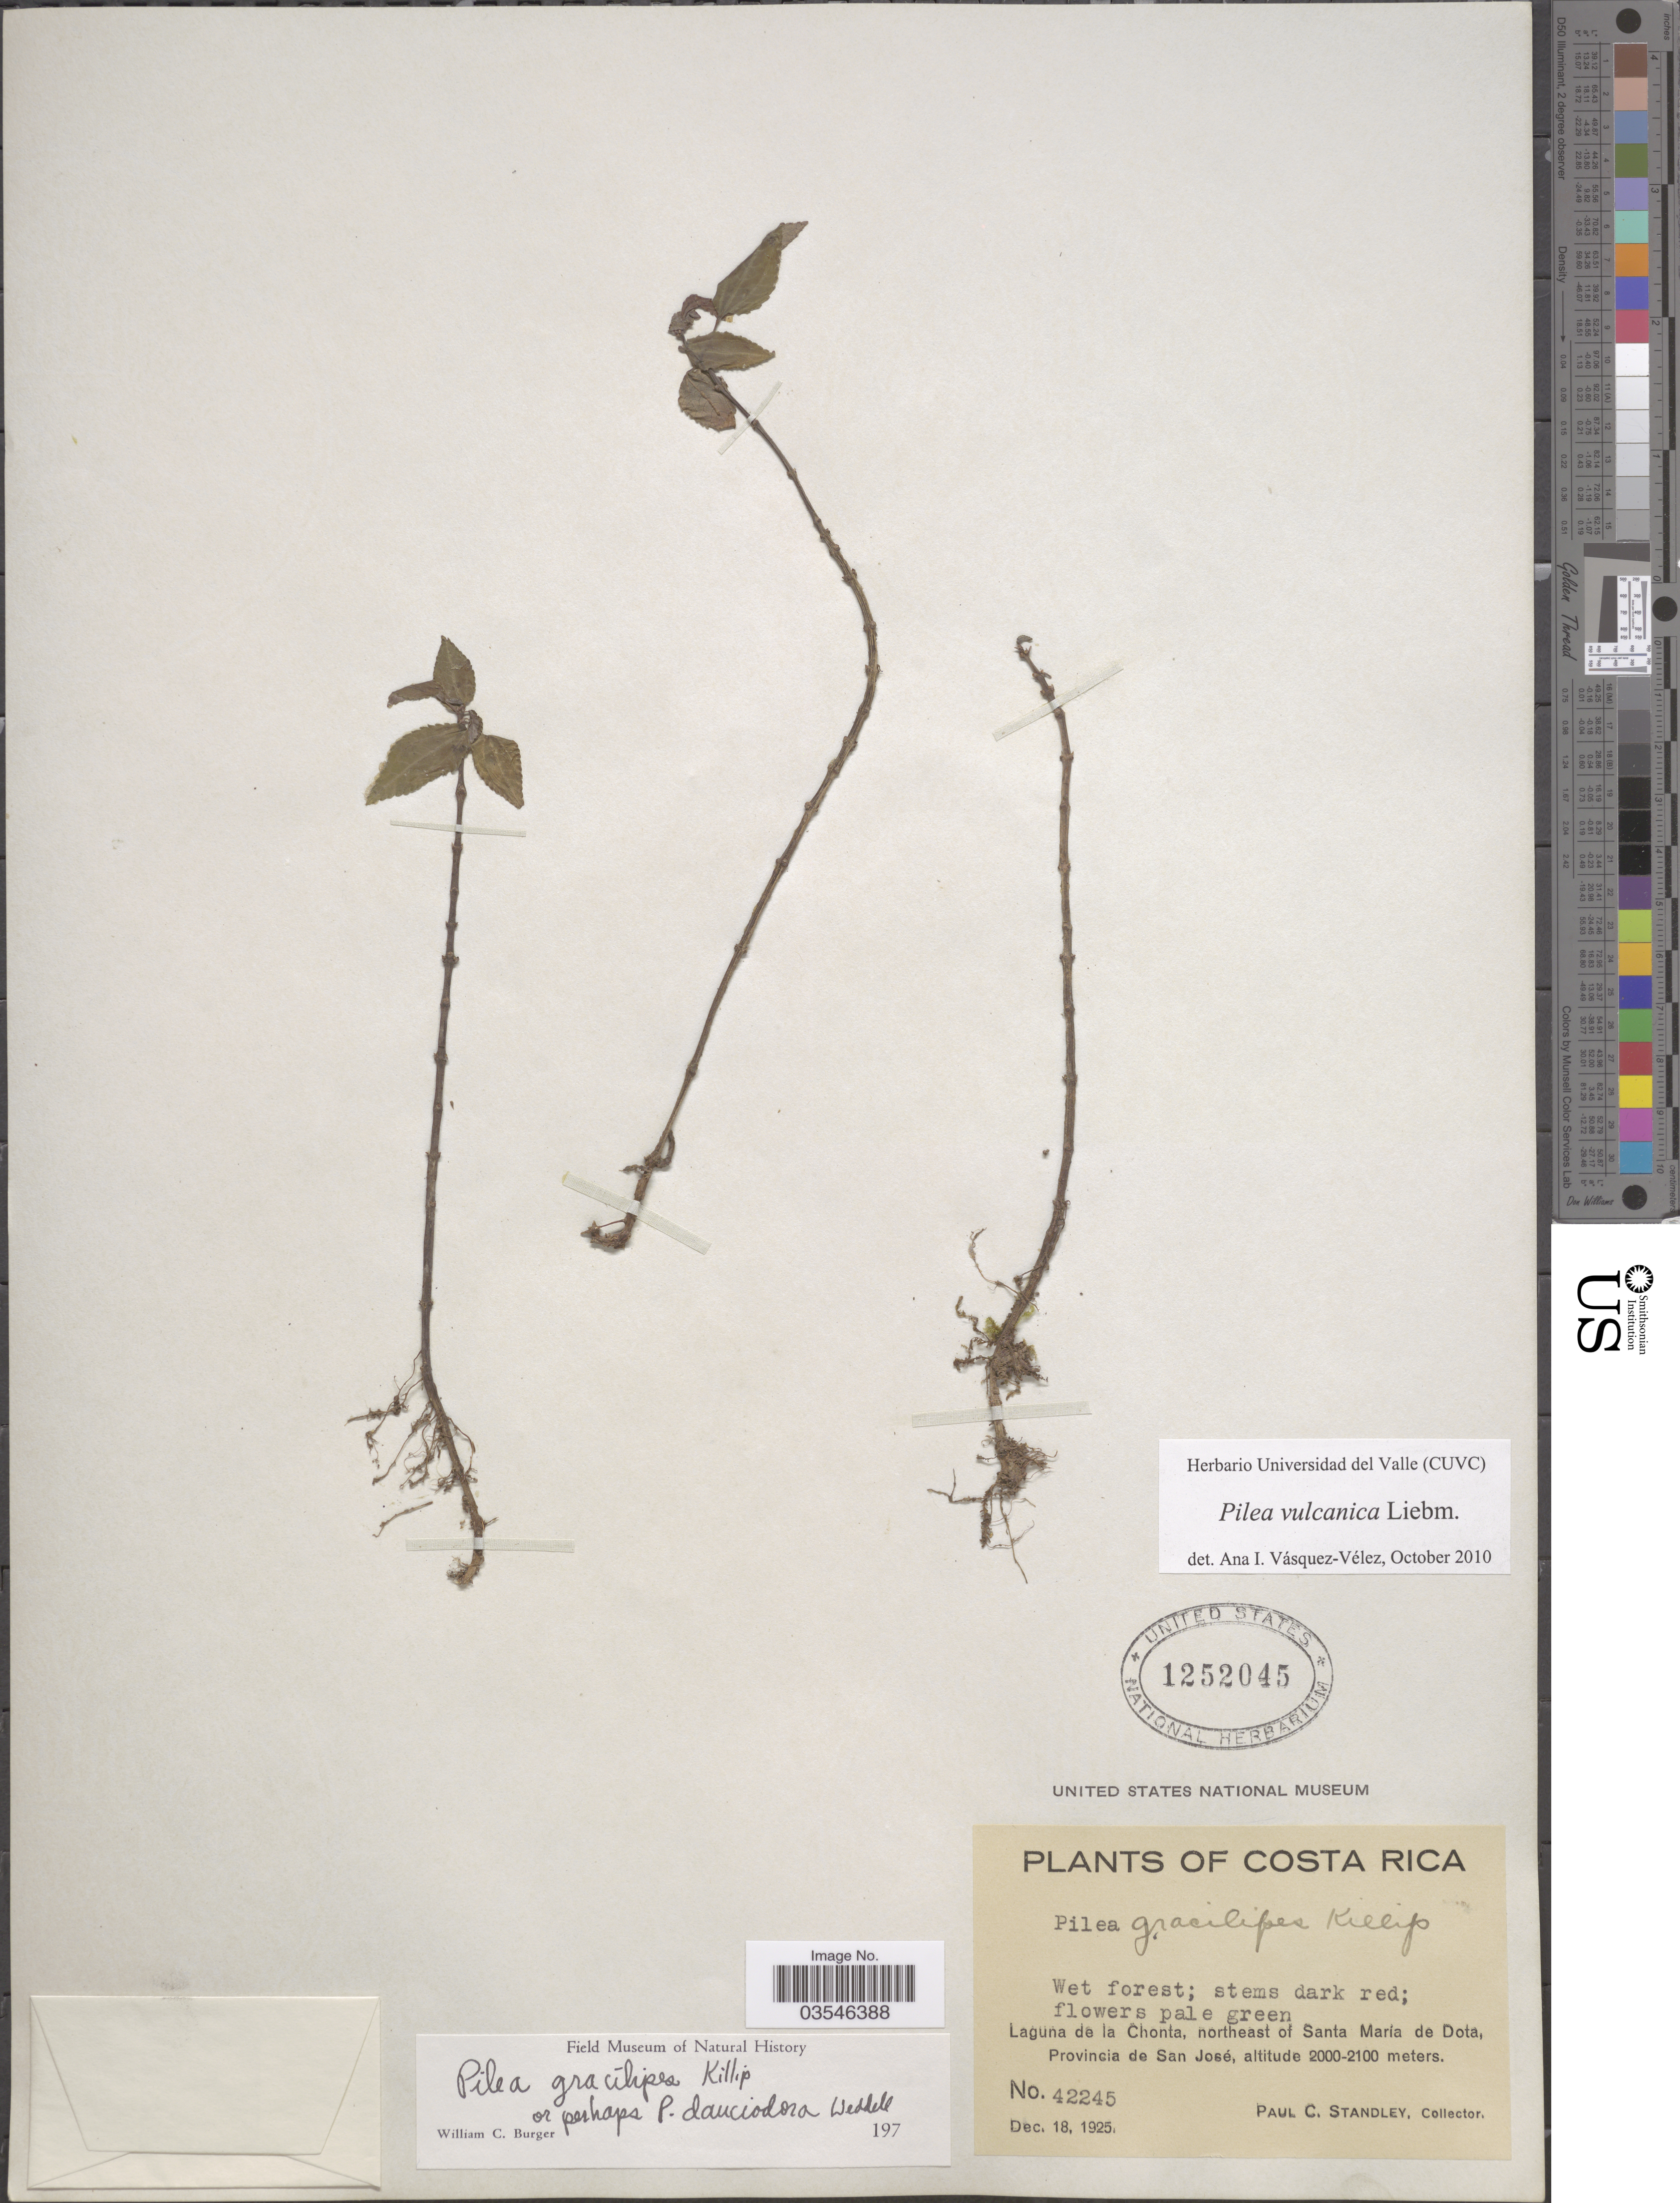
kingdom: Plantae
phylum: Tracheophyta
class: Magnoliopsida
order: Rosales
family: Urticaceae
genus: Pilea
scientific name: Pilea vulcanica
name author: Liebm.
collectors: P. C. Standley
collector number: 42245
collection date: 1925-12-18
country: Costa Rica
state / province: San José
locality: Laguna de la Chonta, northeast of Santa María de Dota.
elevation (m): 2000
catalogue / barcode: US 1252045